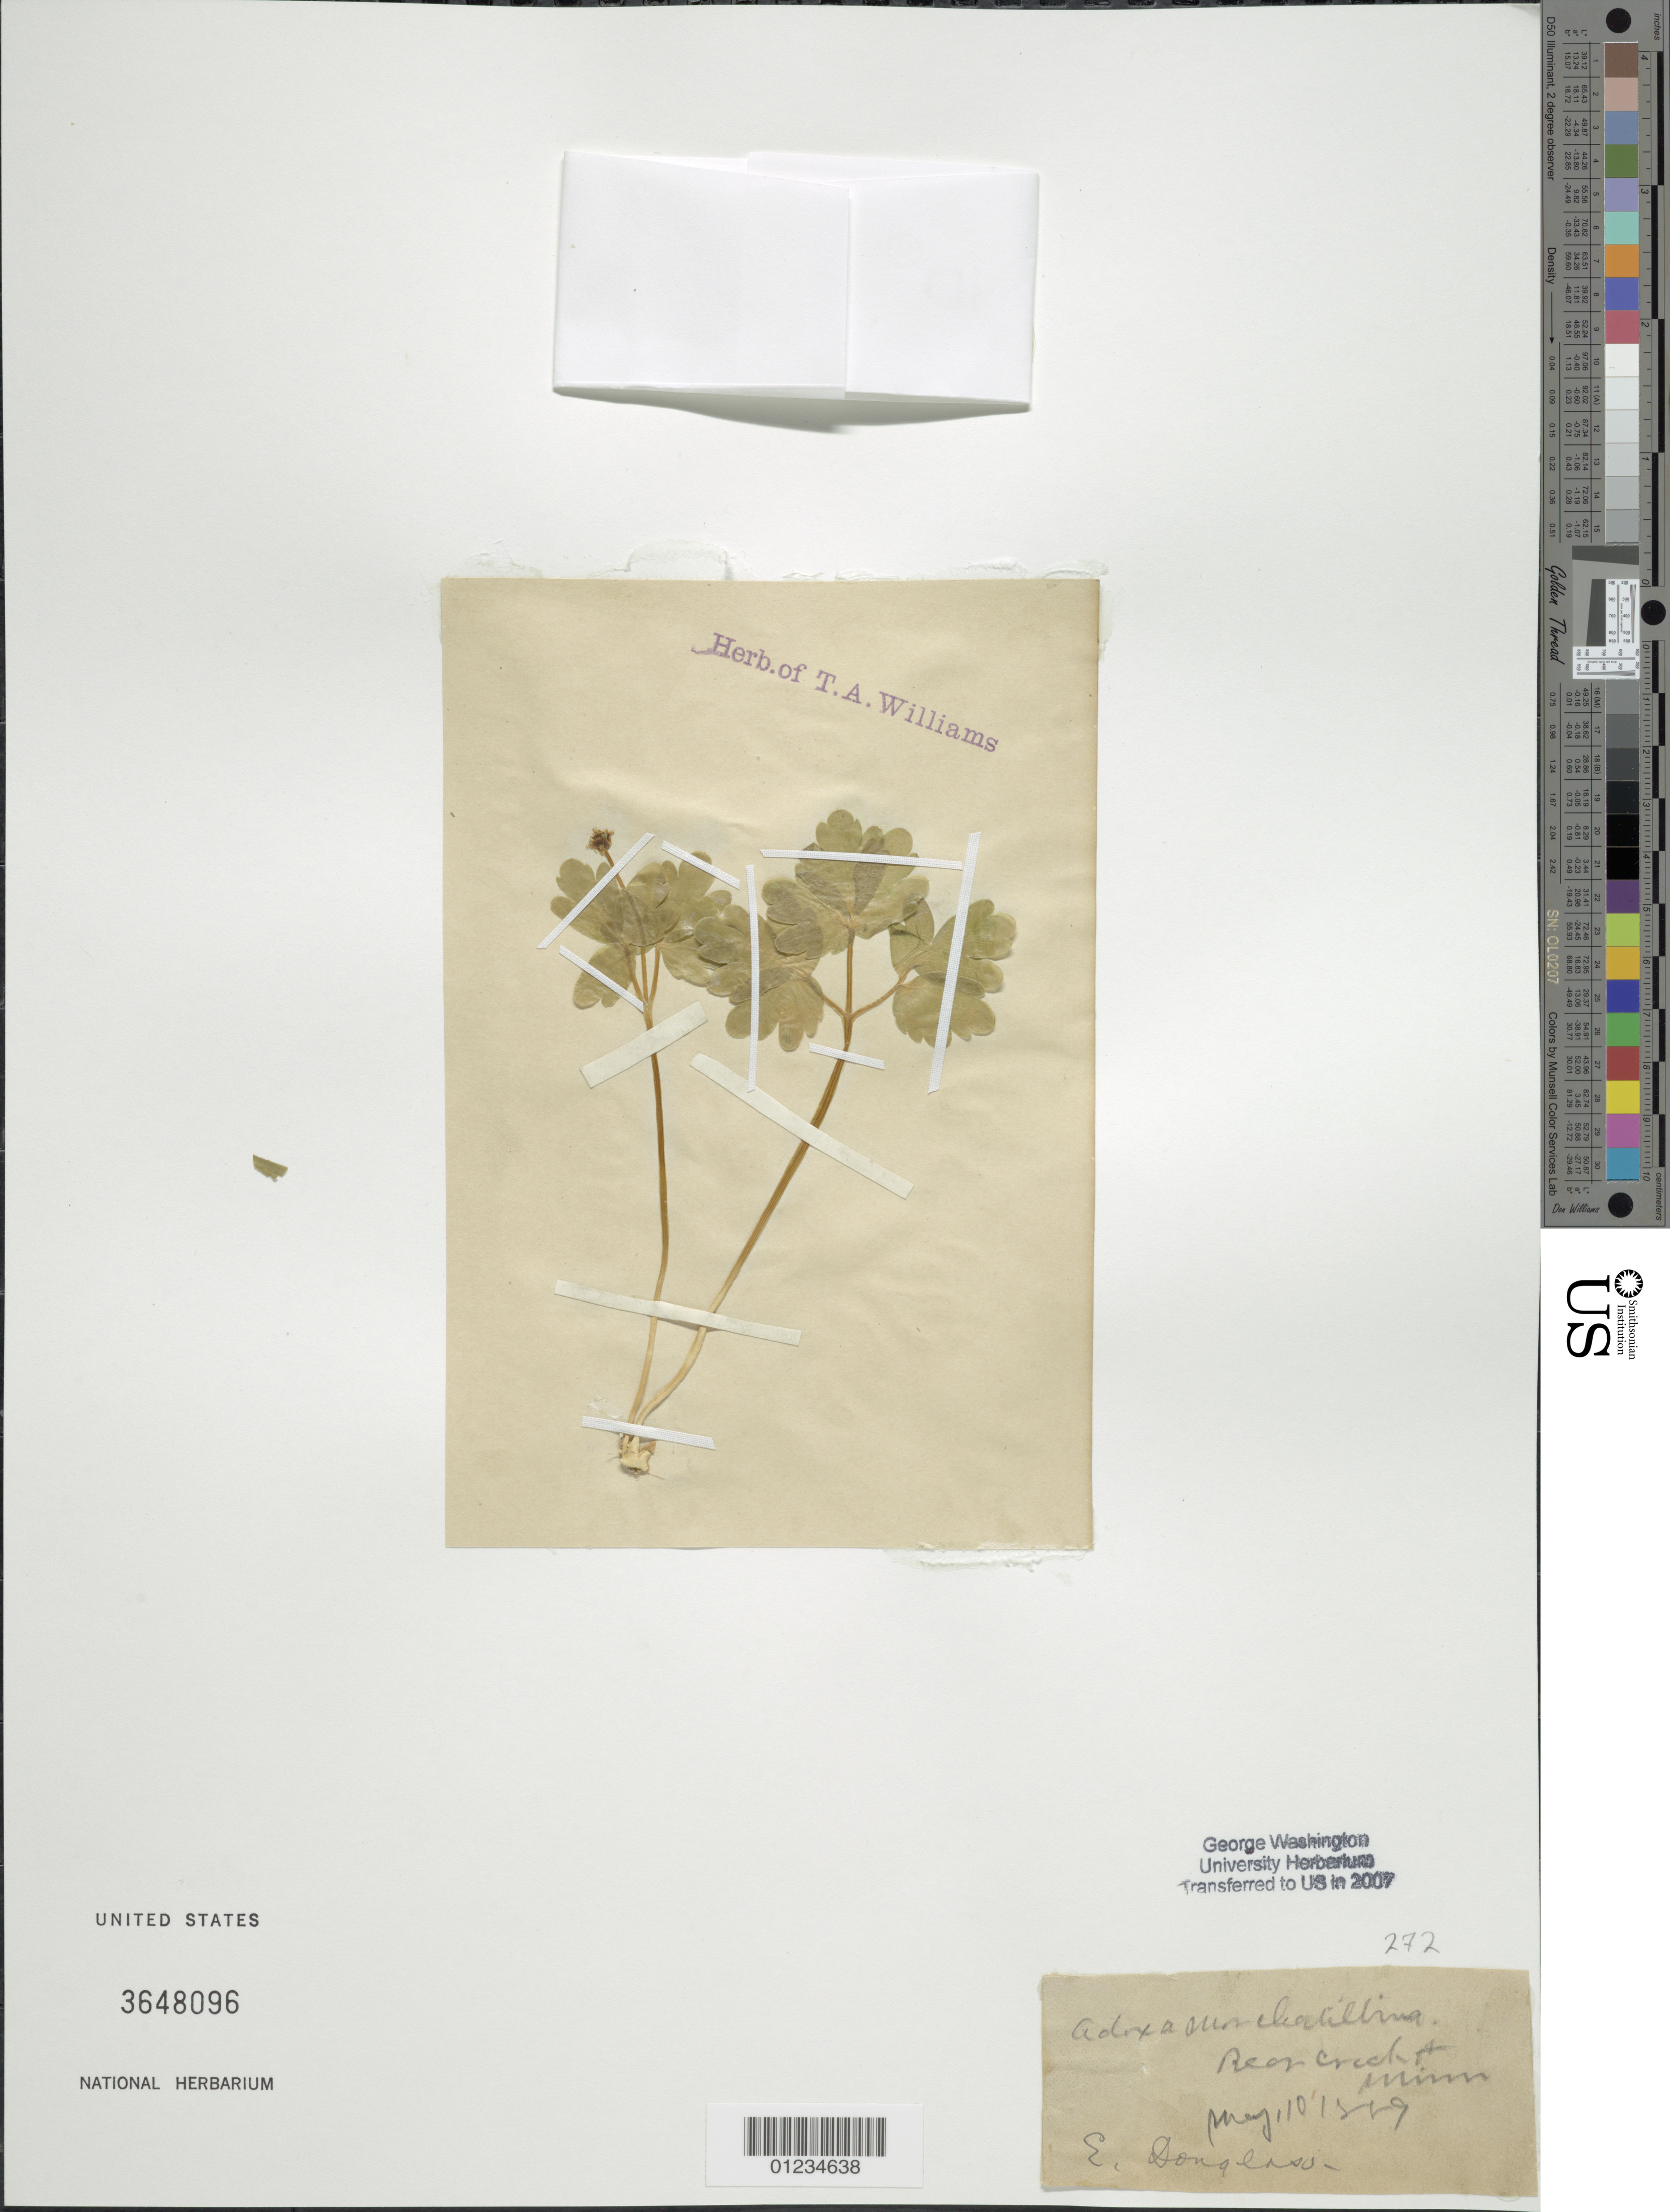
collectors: E. Douglass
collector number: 272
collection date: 1889-05-10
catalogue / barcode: US 3648096